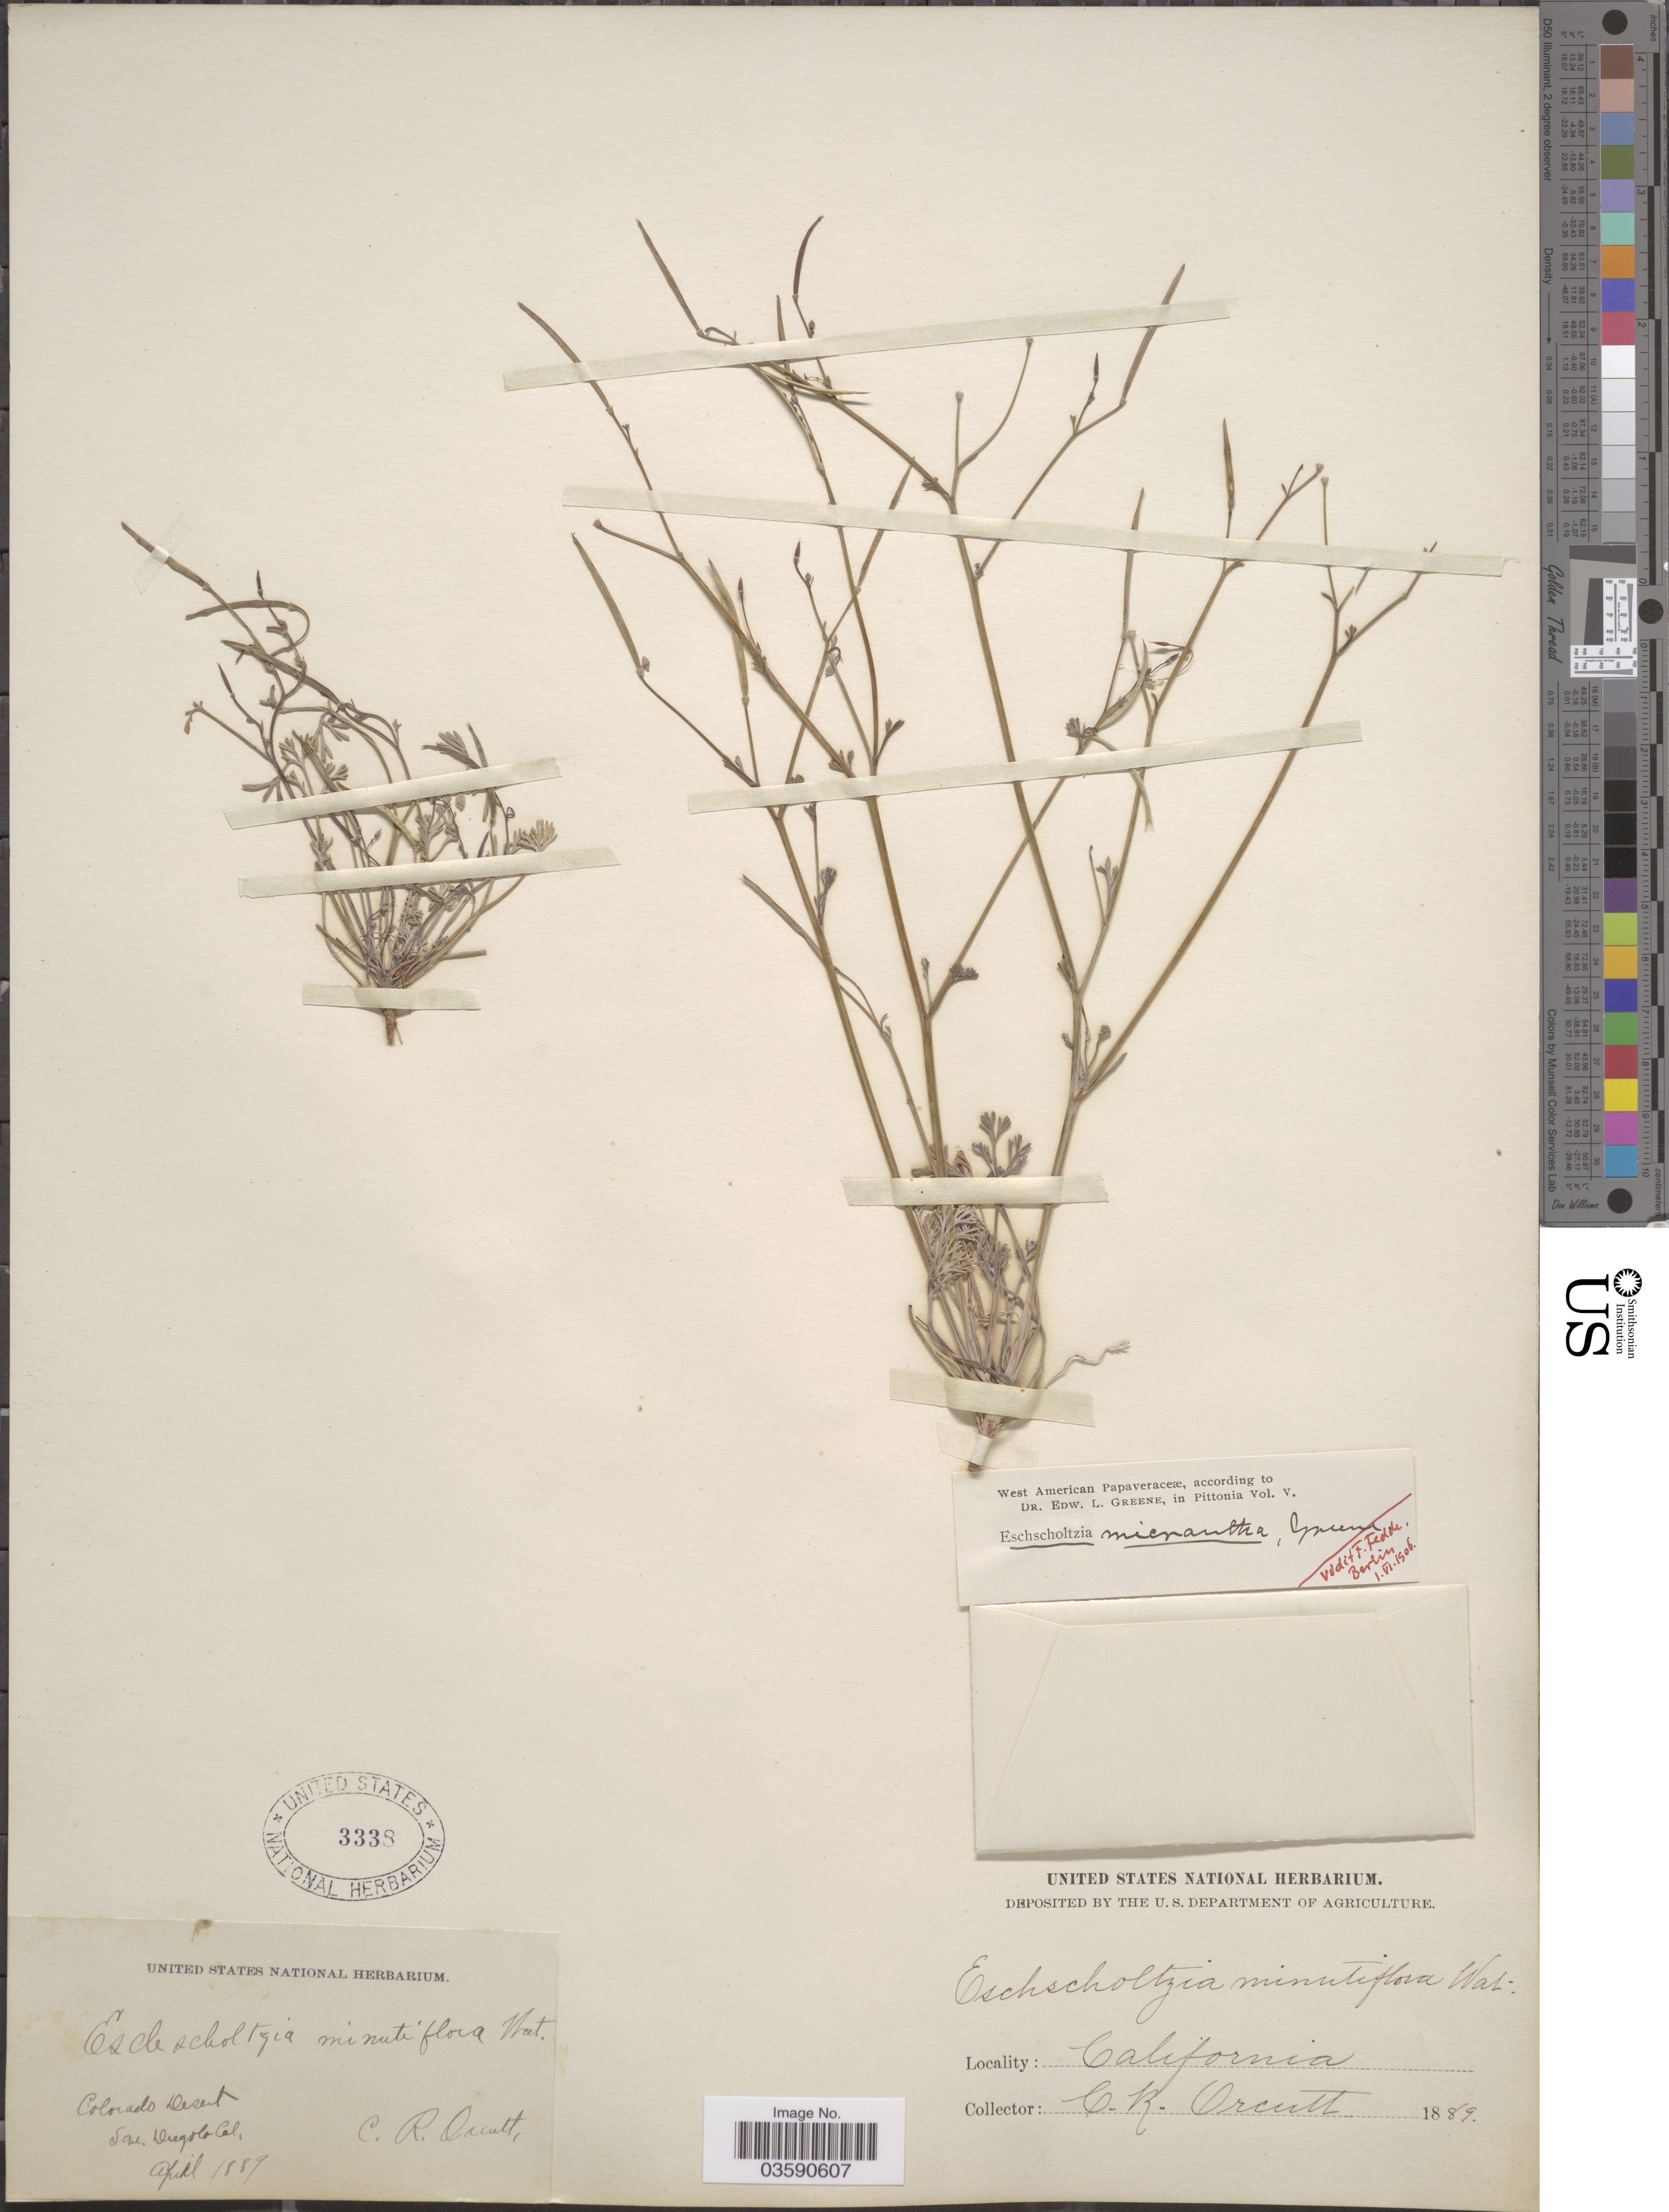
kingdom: Plantae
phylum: Tracheophyta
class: Magnoliopsida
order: Ranunculales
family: Papaveraceae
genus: Eschscholzia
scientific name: Eschscholzia micrantha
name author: Greene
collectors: C. R. Orcutt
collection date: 1889-04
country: United States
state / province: California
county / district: San Diego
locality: Colorado Desert, San Diego Co.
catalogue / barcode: US 3338